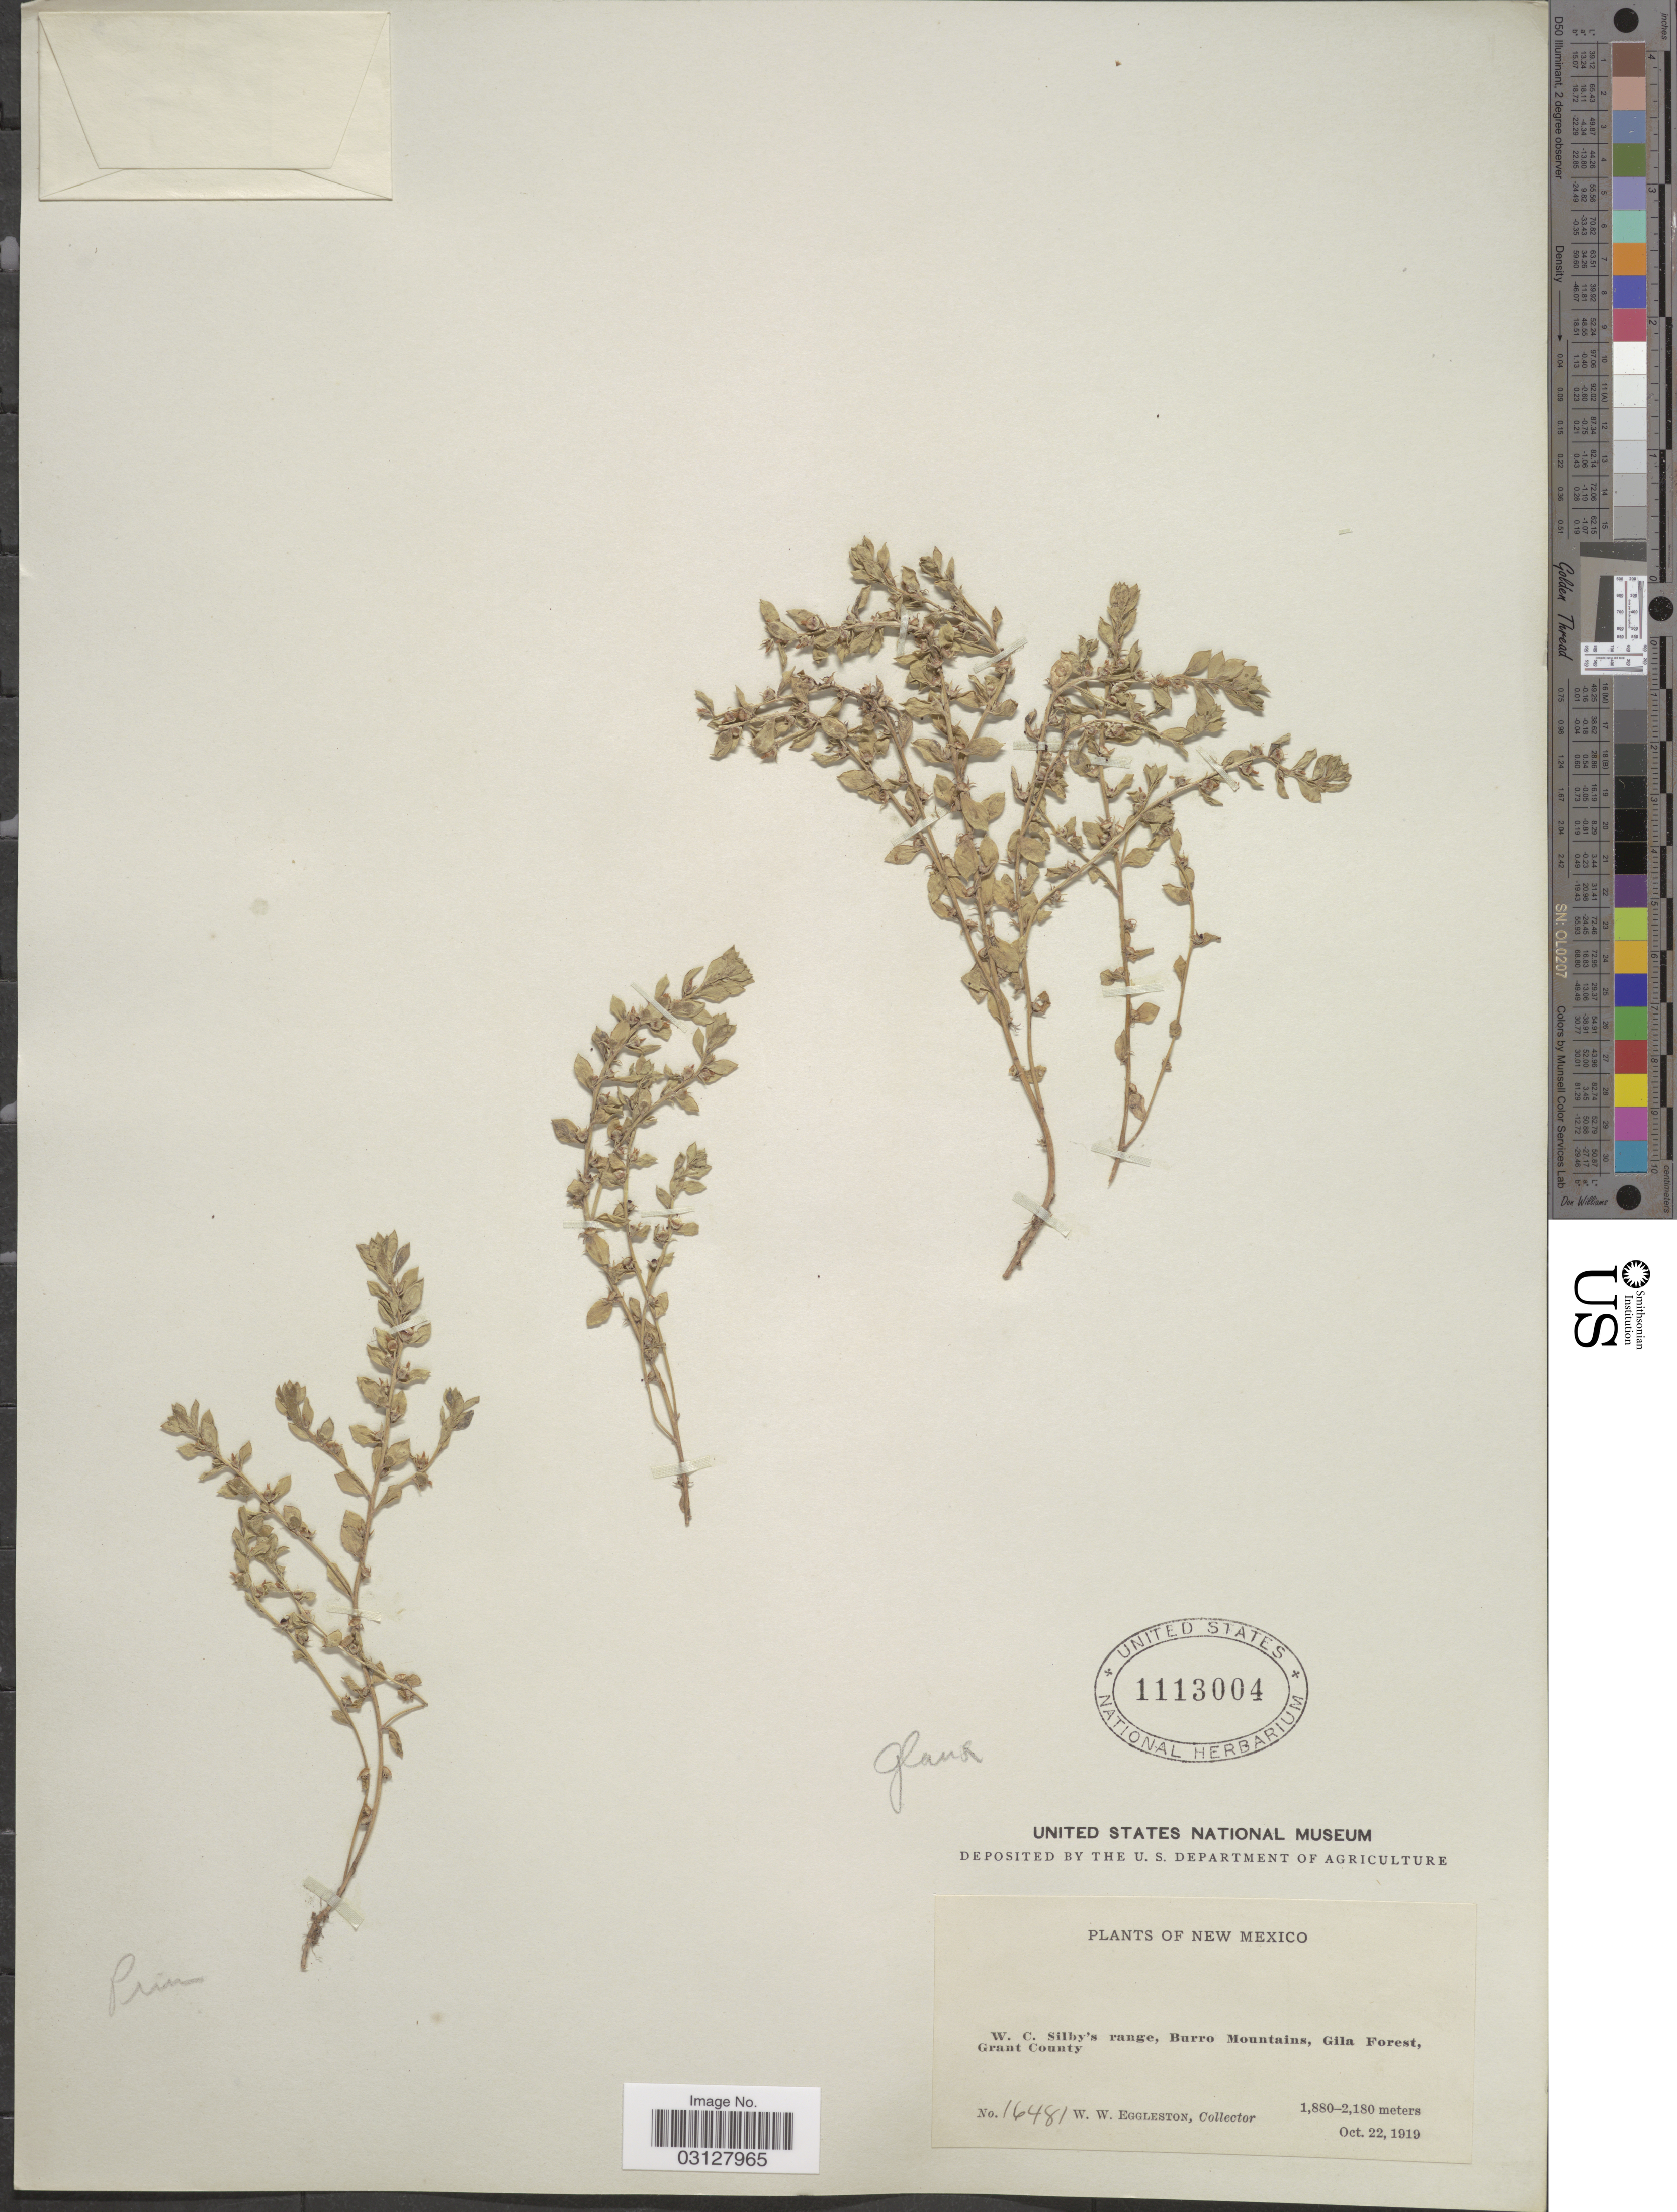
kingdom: Plantae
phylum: Tracheophyta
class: Magnoliopsida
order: Ericales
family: Primulaceae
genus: Centunculus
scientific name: Centunculus minimus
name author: L.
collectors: W. W. Eggleston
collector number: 16481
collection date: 1919-10-22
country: United States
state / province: New Mexico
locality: W. C. Silby's range, Burro Mountains, Gila Forest, Grant County.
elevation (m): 1880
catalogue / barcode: US 1113004